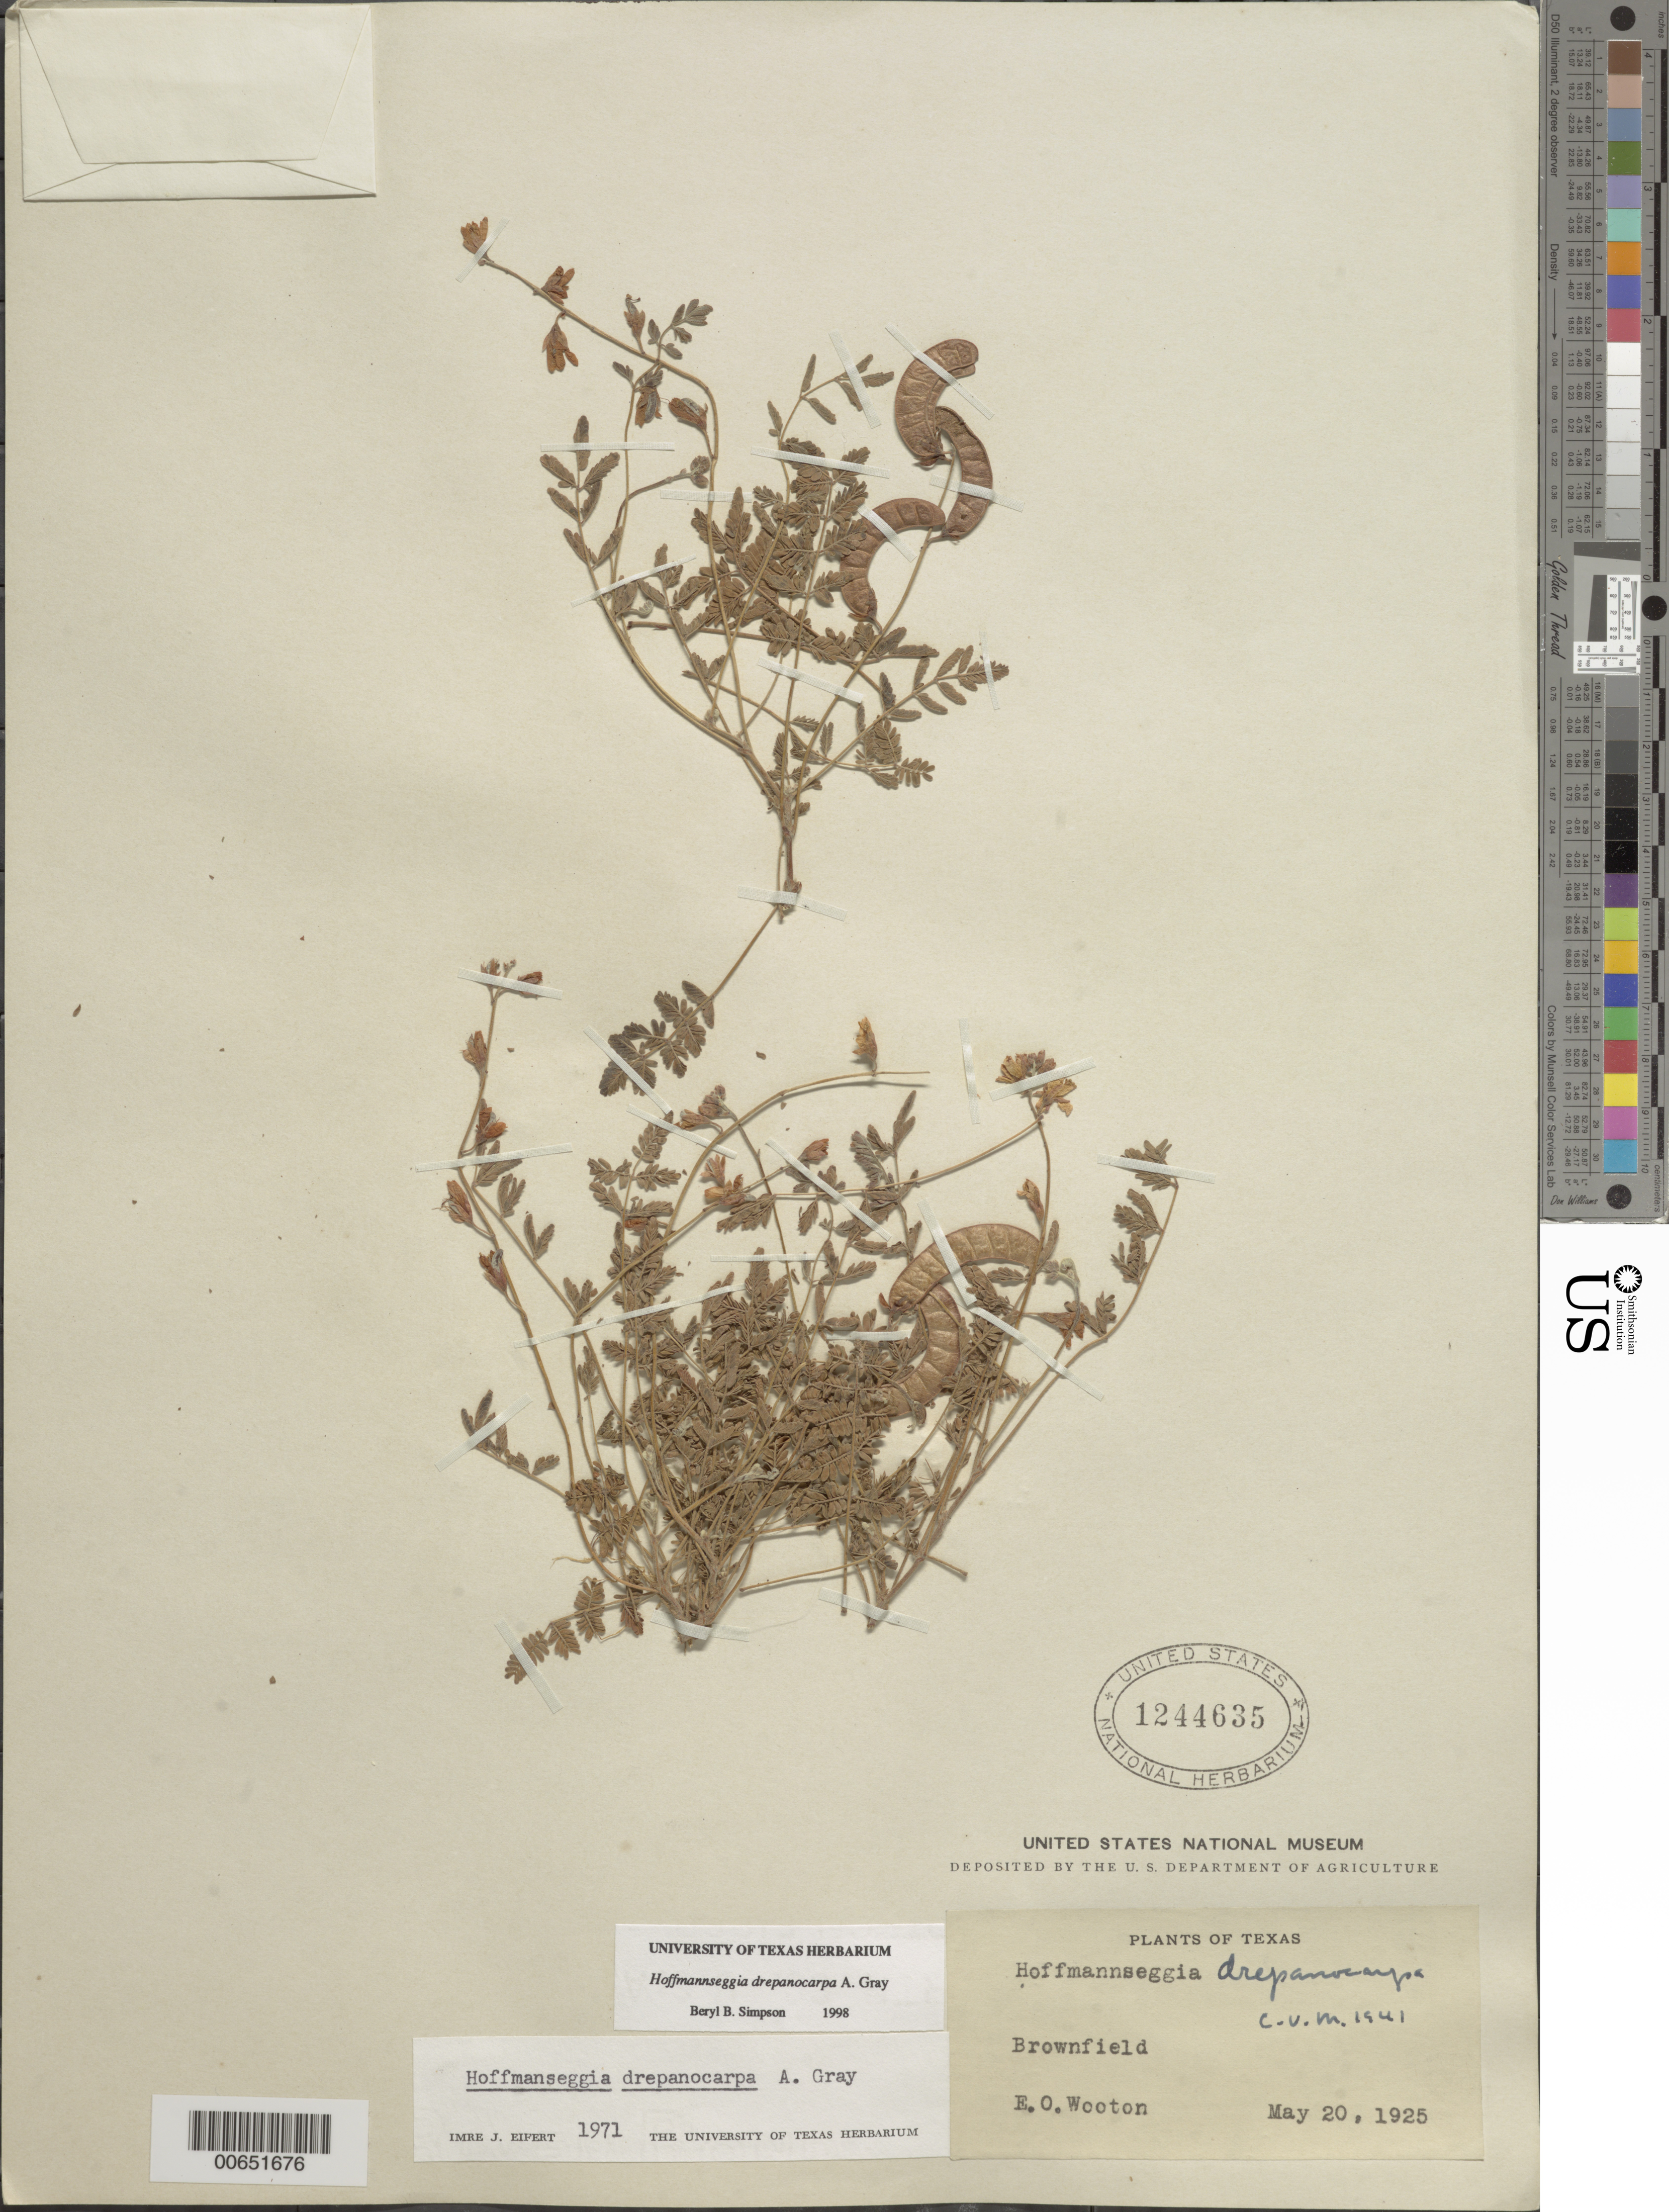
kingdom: Plantae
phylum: Tracheophyta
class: Magnoliopsida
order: Fabales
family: Fabaceae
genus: Hoffmannseggia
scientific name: Hoffmannseggia drepanocarpa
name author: A. Gray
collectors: E. O. Wooton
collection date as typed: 20 May 1925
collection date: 1925-05-20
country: United States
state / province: Texas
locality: Brownfield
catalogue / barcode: US 1244635